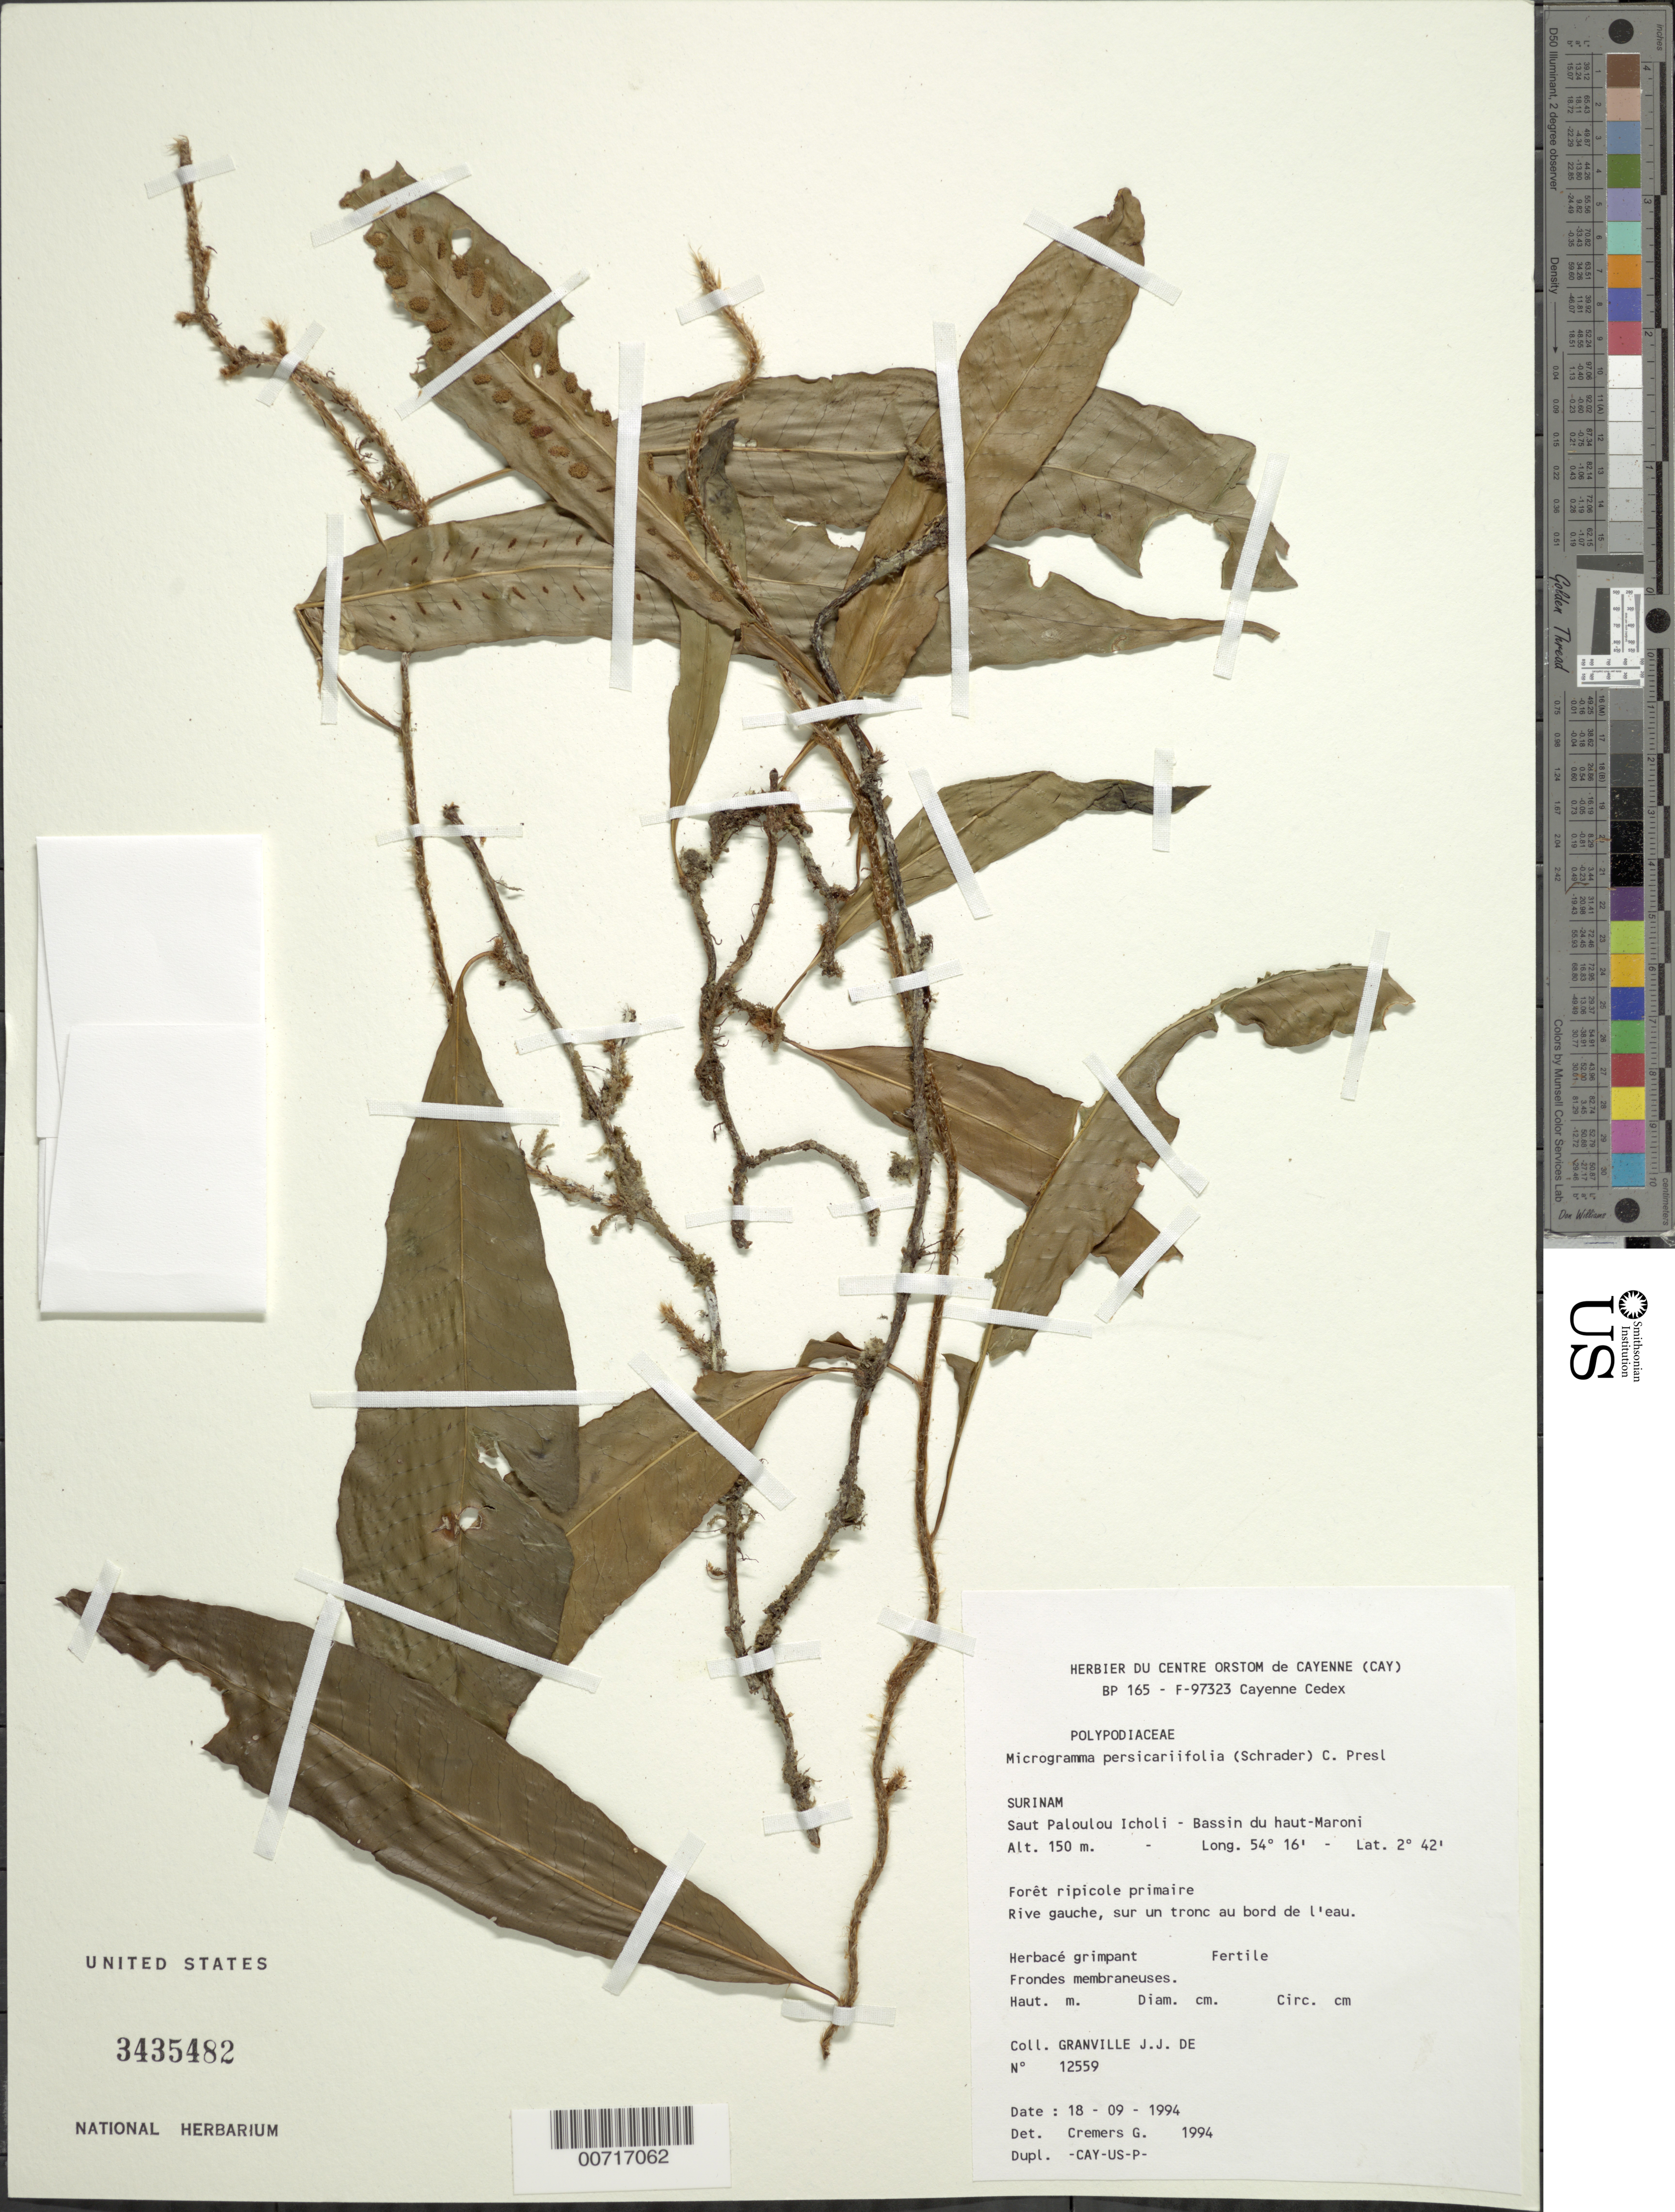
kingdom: Plantae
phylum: Tracheophyta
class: Polypodiopsida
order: Polypodiales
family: Polypodiaceae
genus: Microgramma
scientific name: Microgramma persicariifolia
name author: (Schrad.) C. Presl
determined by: Cremers, Georges A.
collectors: J.-J. de Granville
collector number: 12559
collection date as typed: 18-Sep-94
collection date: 1994-09-18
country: Suriname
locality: Saut Paloulou Icholi, Bassin du haut-Maroni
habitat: Primary riparian forest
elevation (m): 150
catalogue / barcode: US 3435482